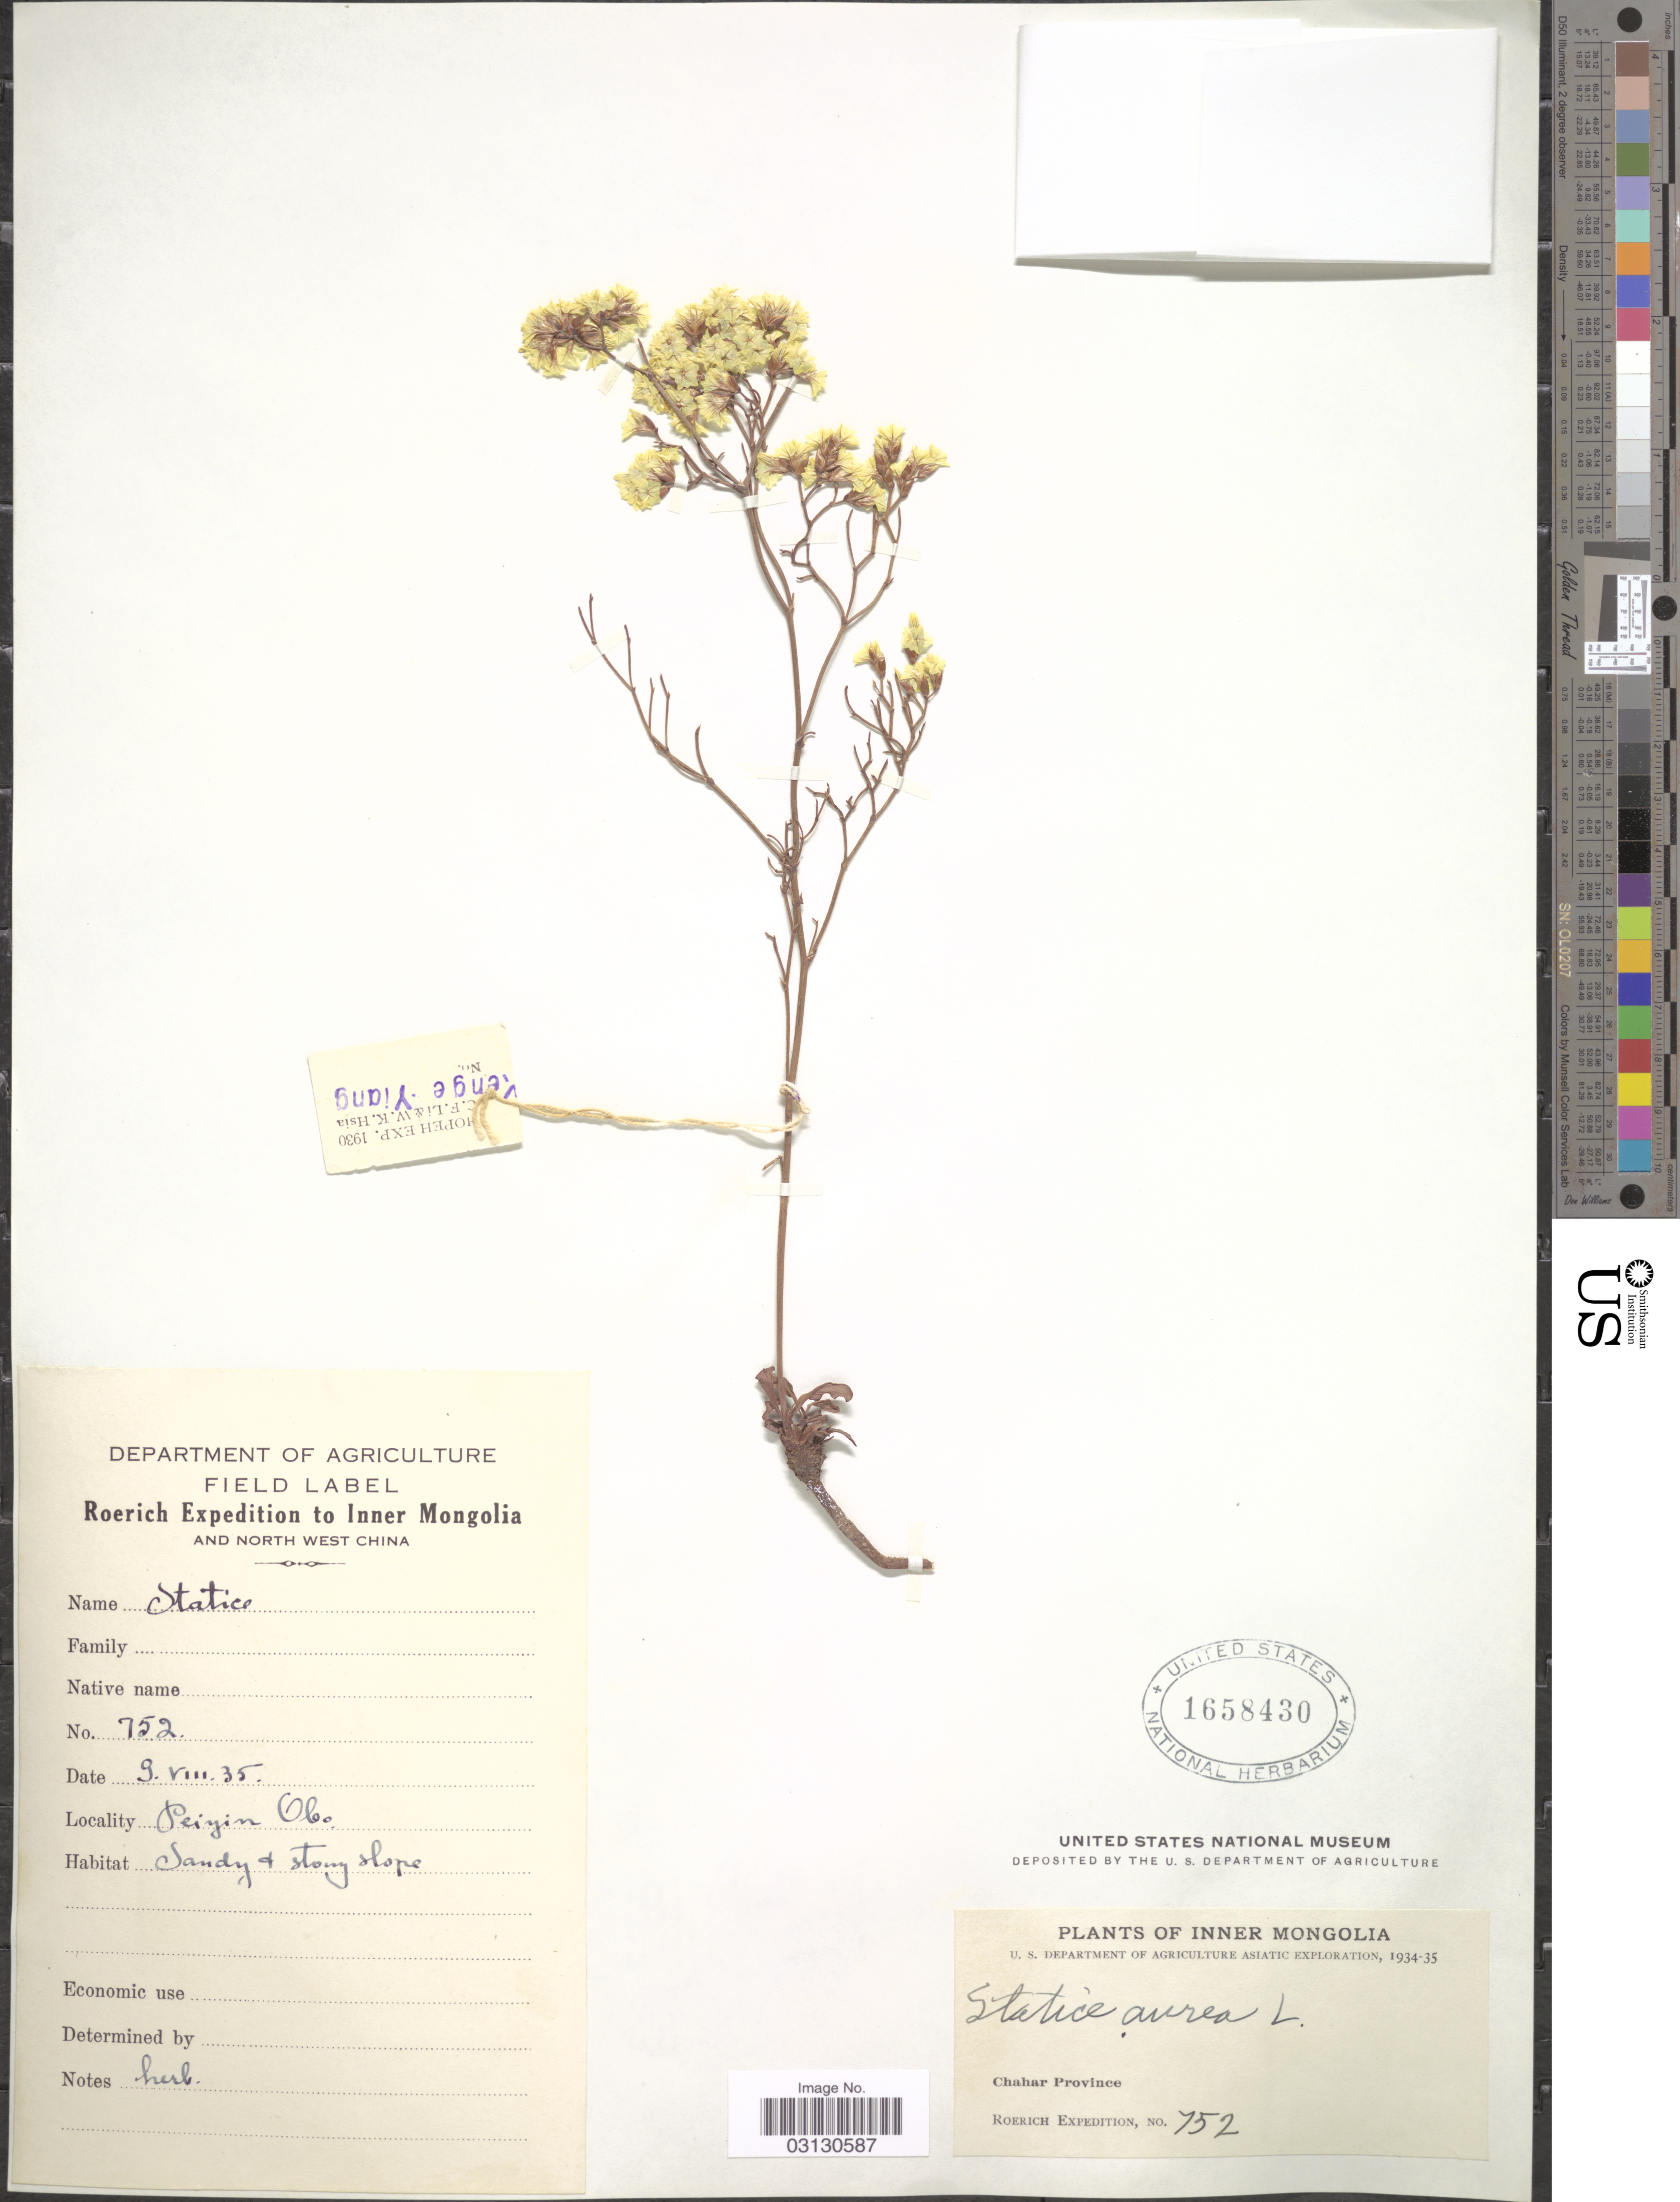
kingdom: Plantae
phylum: Tracheophyta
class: Magnoliopsida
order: Caryophyllales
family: Plumbaginaceae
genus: Limonium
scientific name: Limonium aureum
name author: (L.) Hill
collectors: Roerich Expedition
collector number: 752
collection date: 1935-08-09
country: China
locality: Inner Mongolia and North West China. Peiyin Obo. Chahar Province.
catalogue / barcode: US 1658430